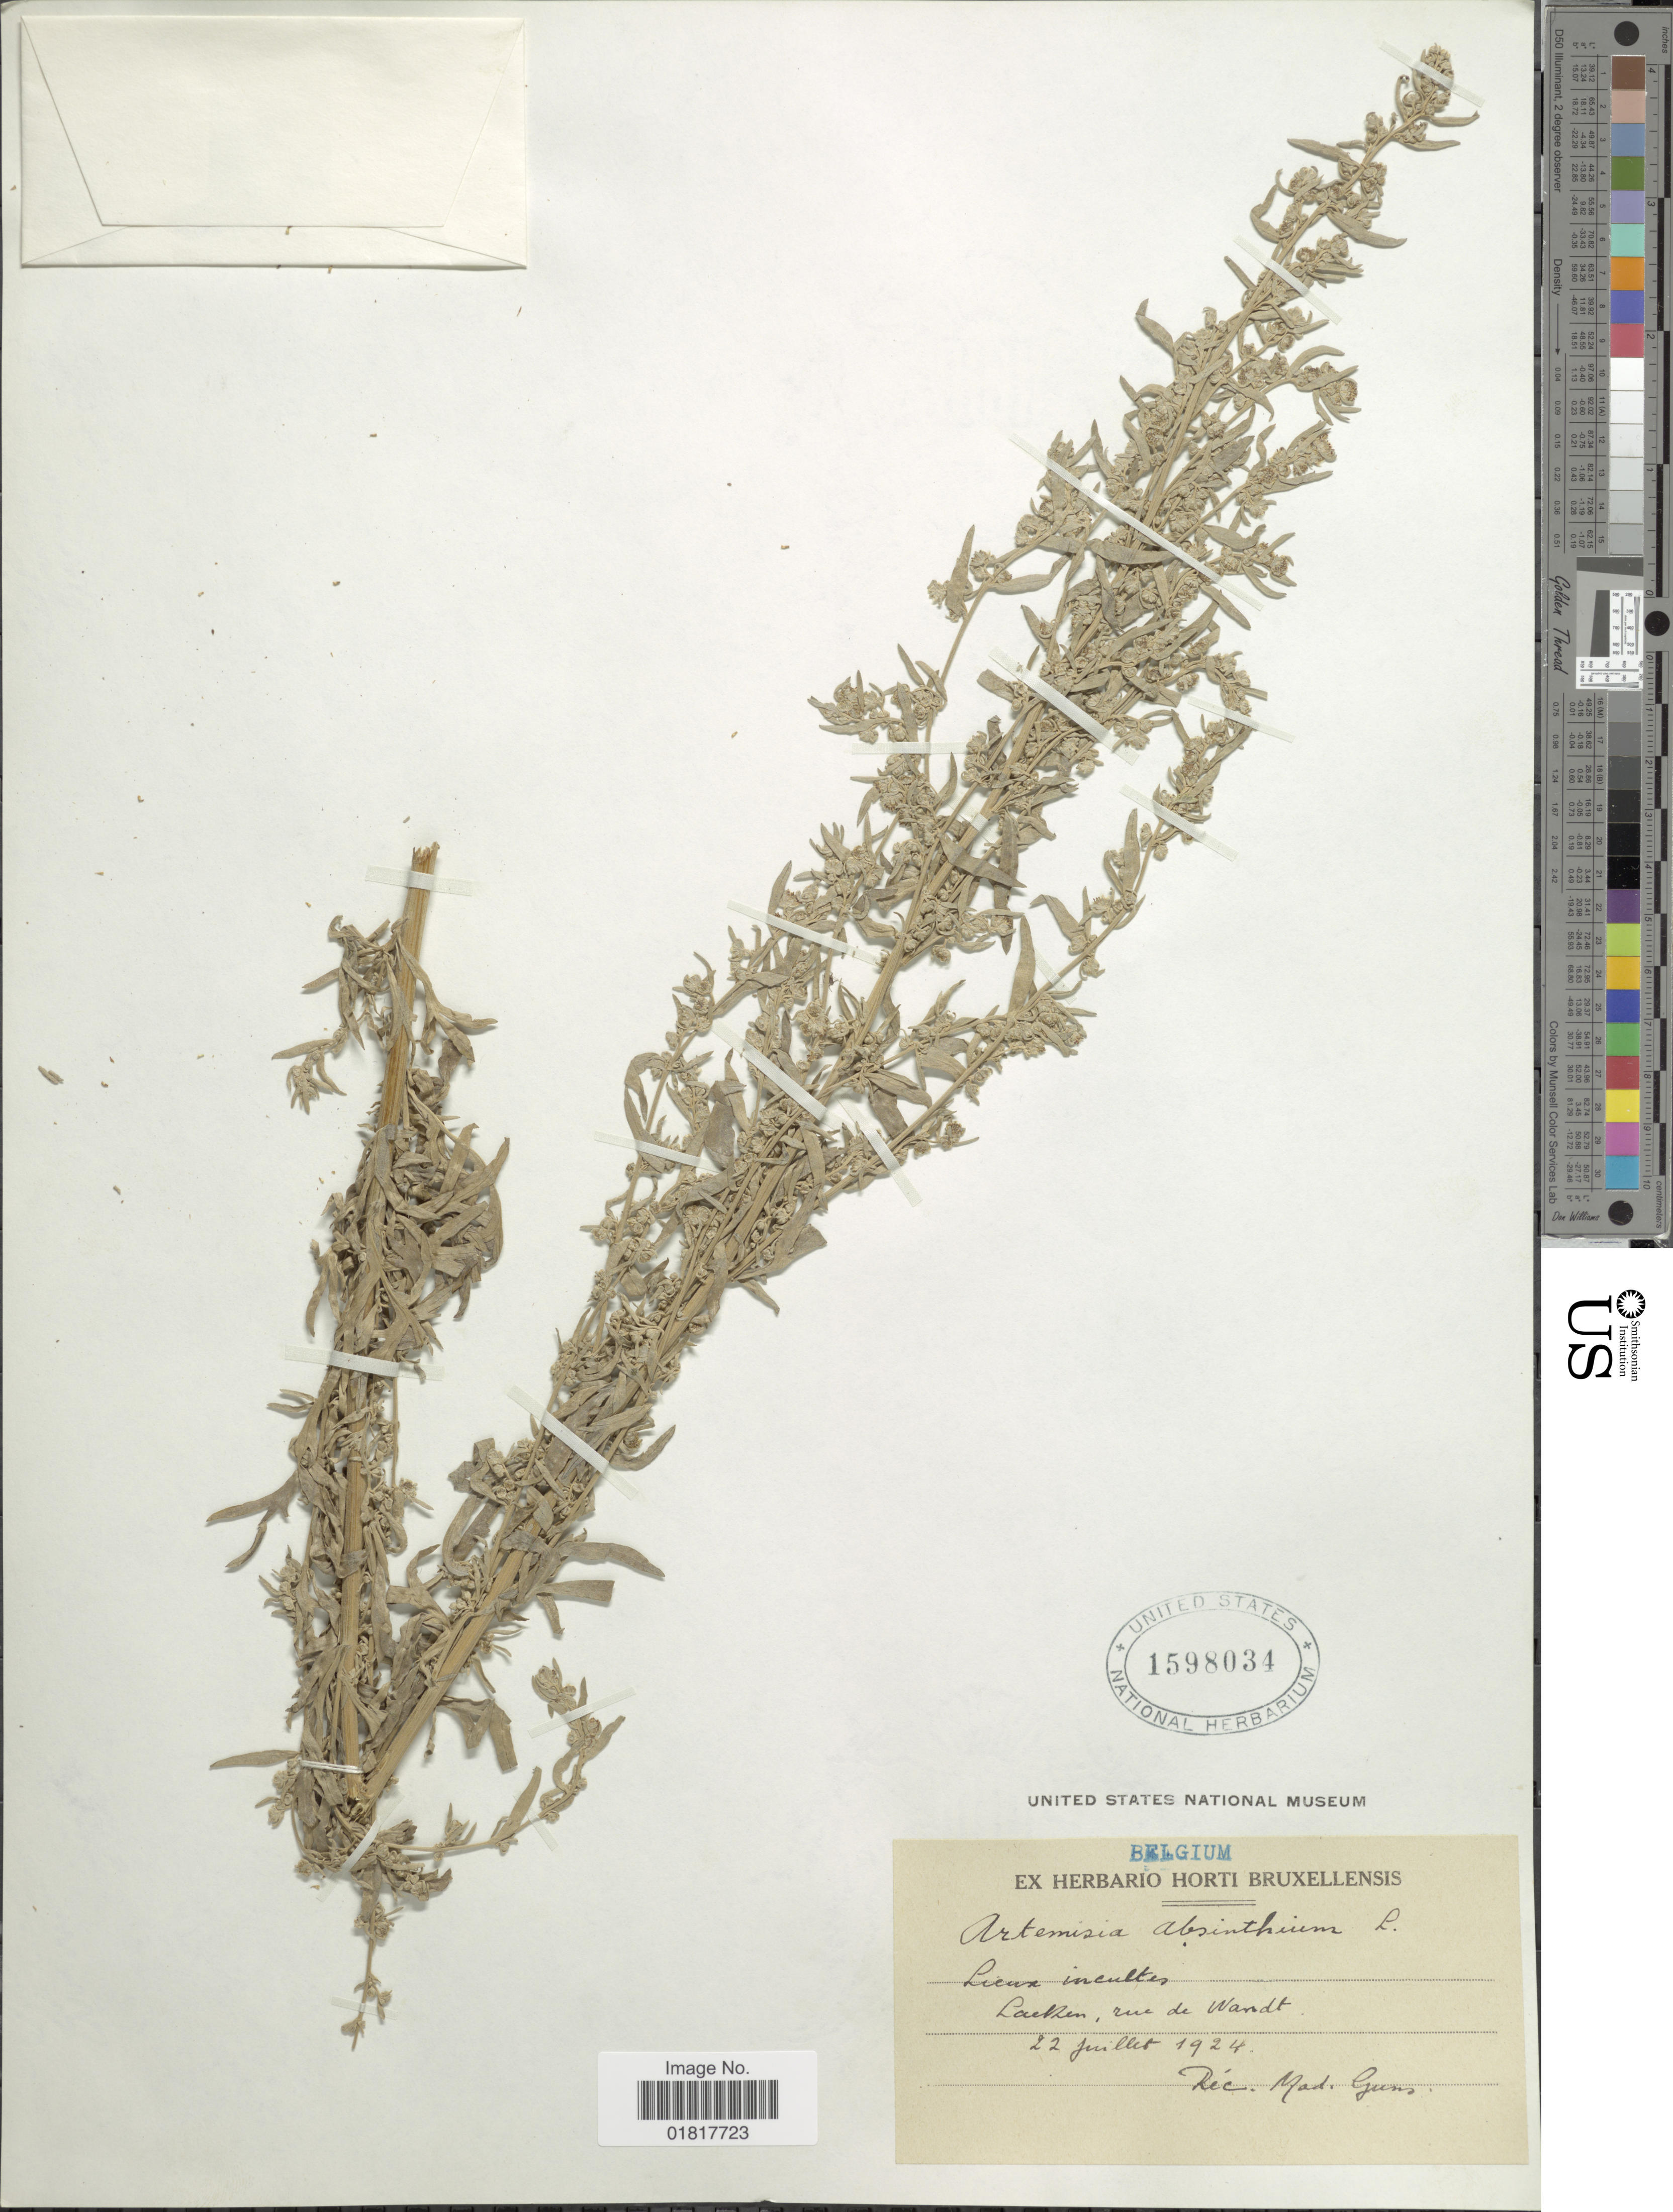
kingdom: Plantae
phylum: Tracheophyta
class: Magnoliopsida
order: Asterales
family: Asteraceae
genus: Artemisia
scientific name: Artemisia absinthium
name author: L.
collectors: M. Guns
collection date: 1924-07-22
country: Belgium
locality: Lieux incultes, Lachten, rue de Wandt [interpreted]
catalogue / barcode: US 1598034